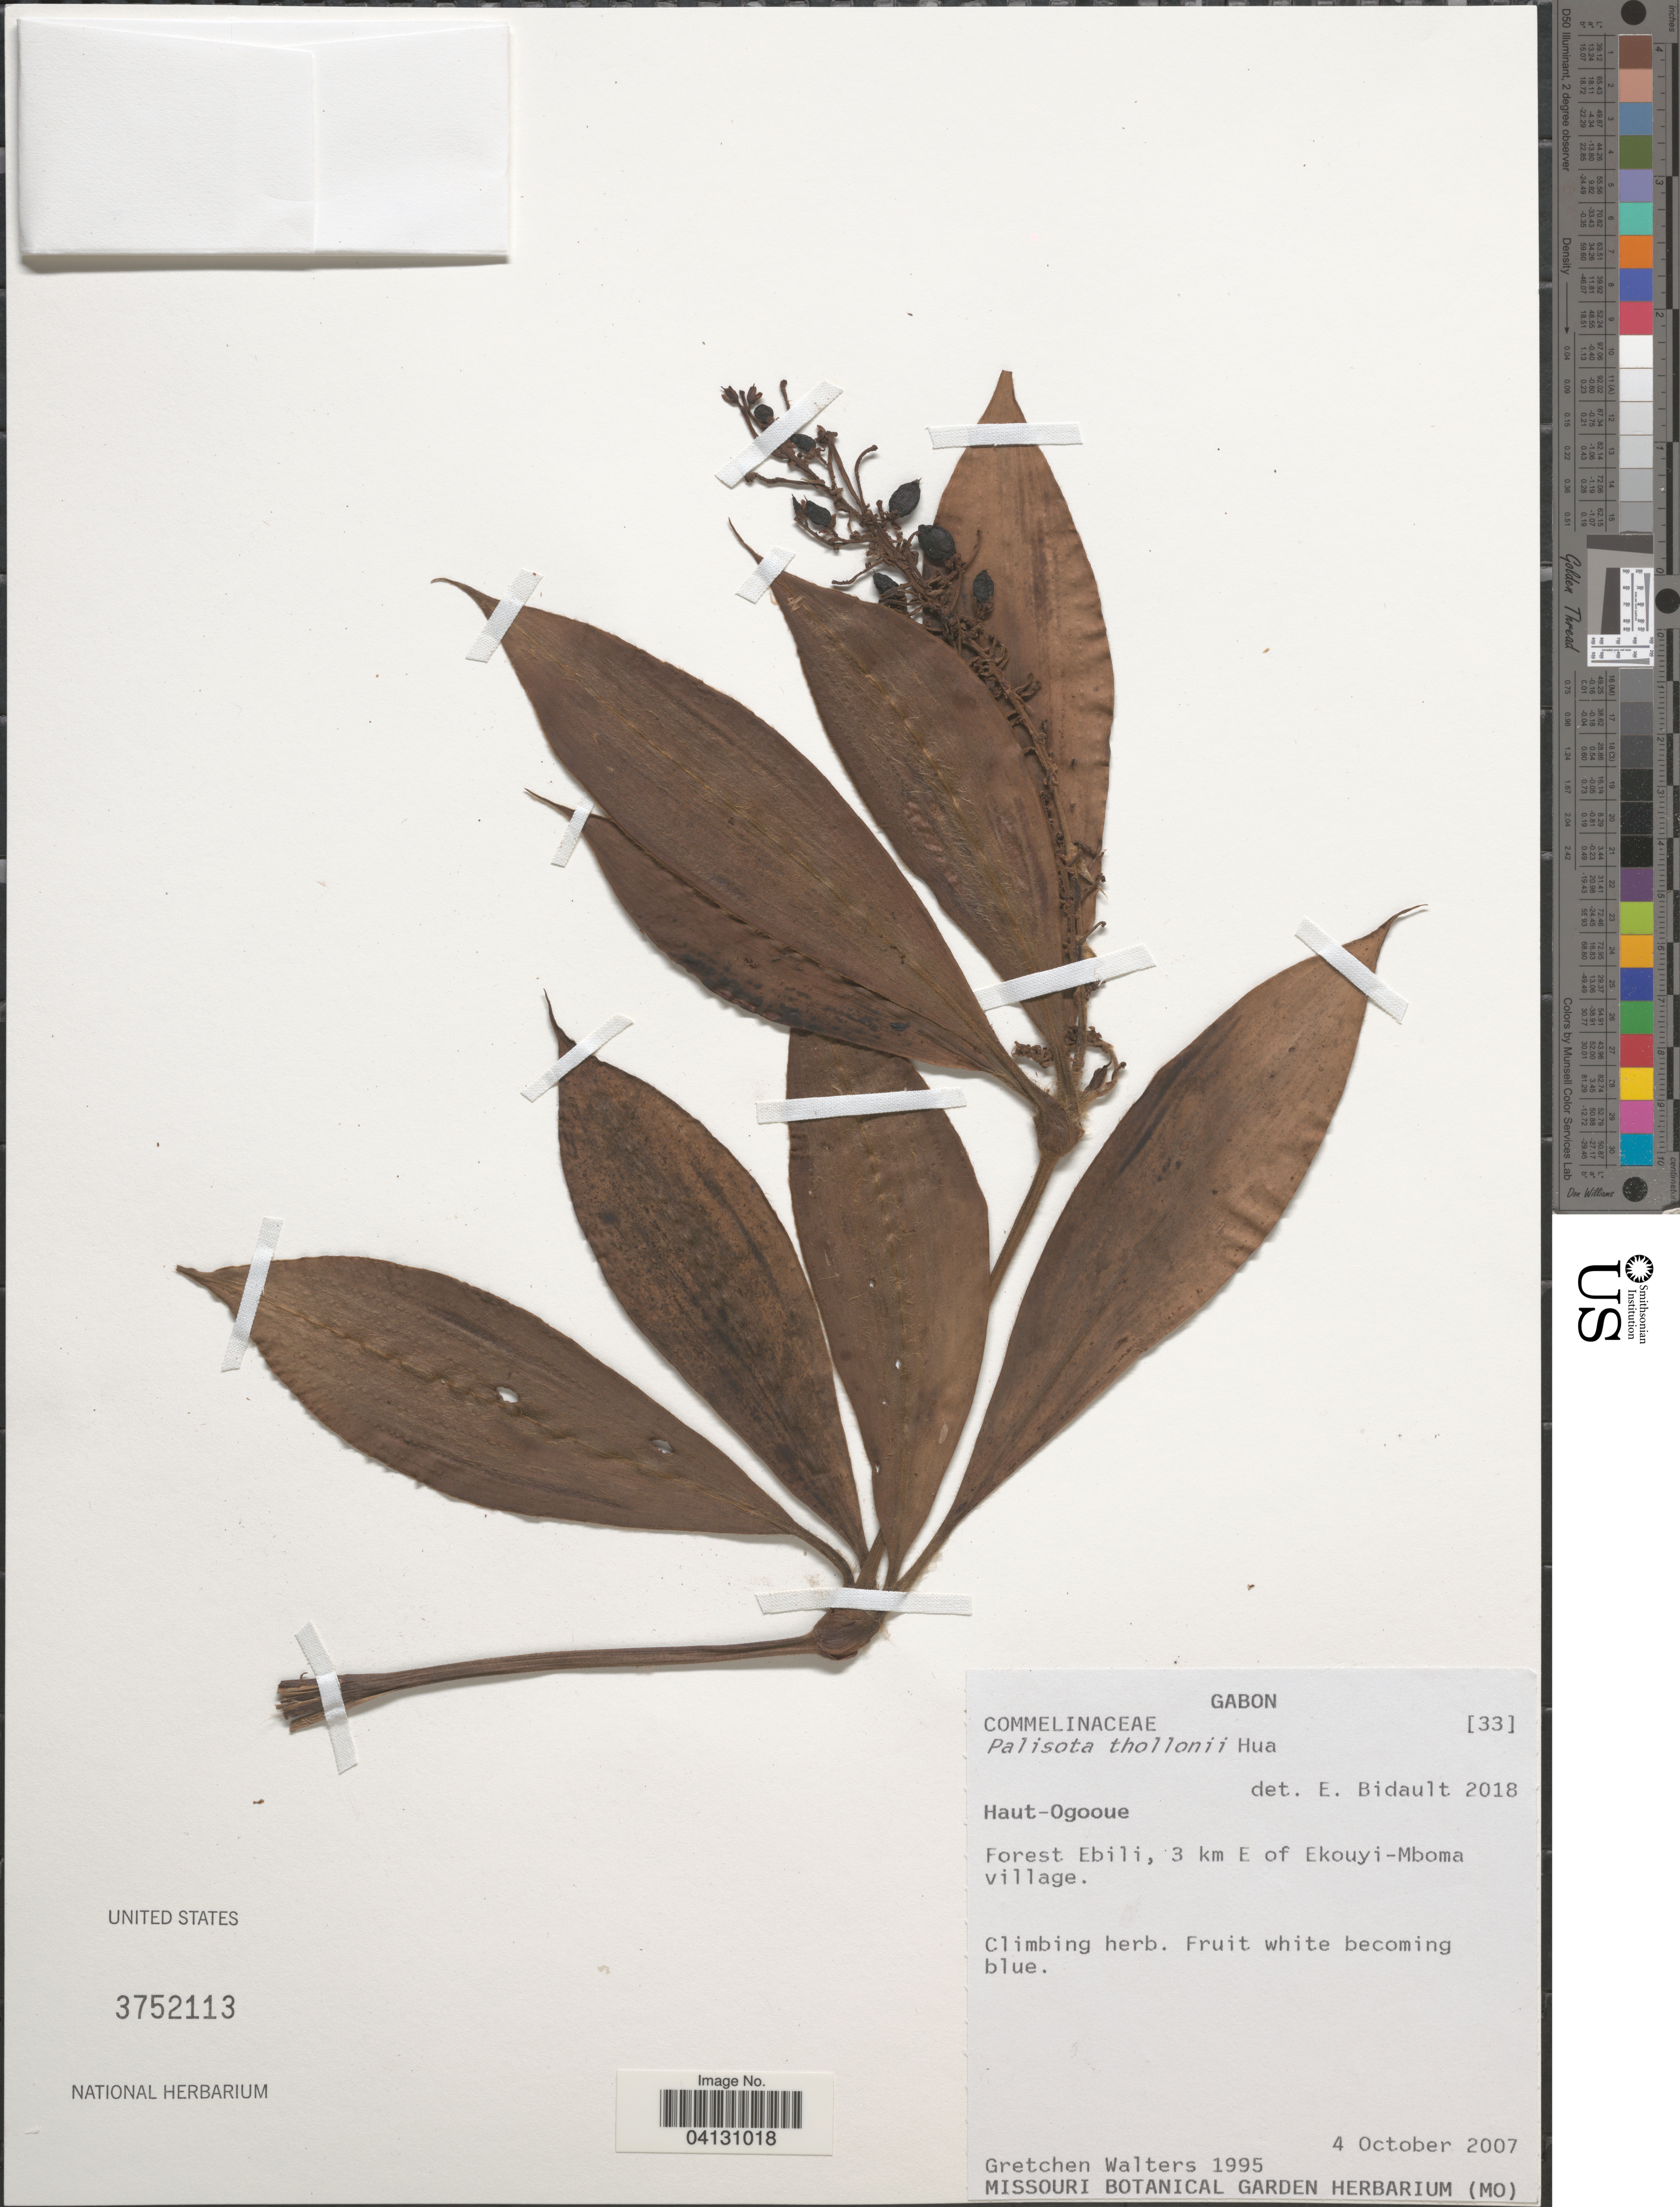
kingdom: Plantae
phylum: Tracheophyta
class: Liliopsida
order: Commelinales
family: Commelinaceae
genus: Palisota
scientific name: Palisota thollonii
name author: Hua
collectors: G. Walters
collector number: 1995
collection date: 2007-10-04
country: Gabon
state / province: Haut-Ogooue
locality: Forest Ebili, 3 km E of Ekouyi-Mboma village.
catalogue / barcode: US 3752113